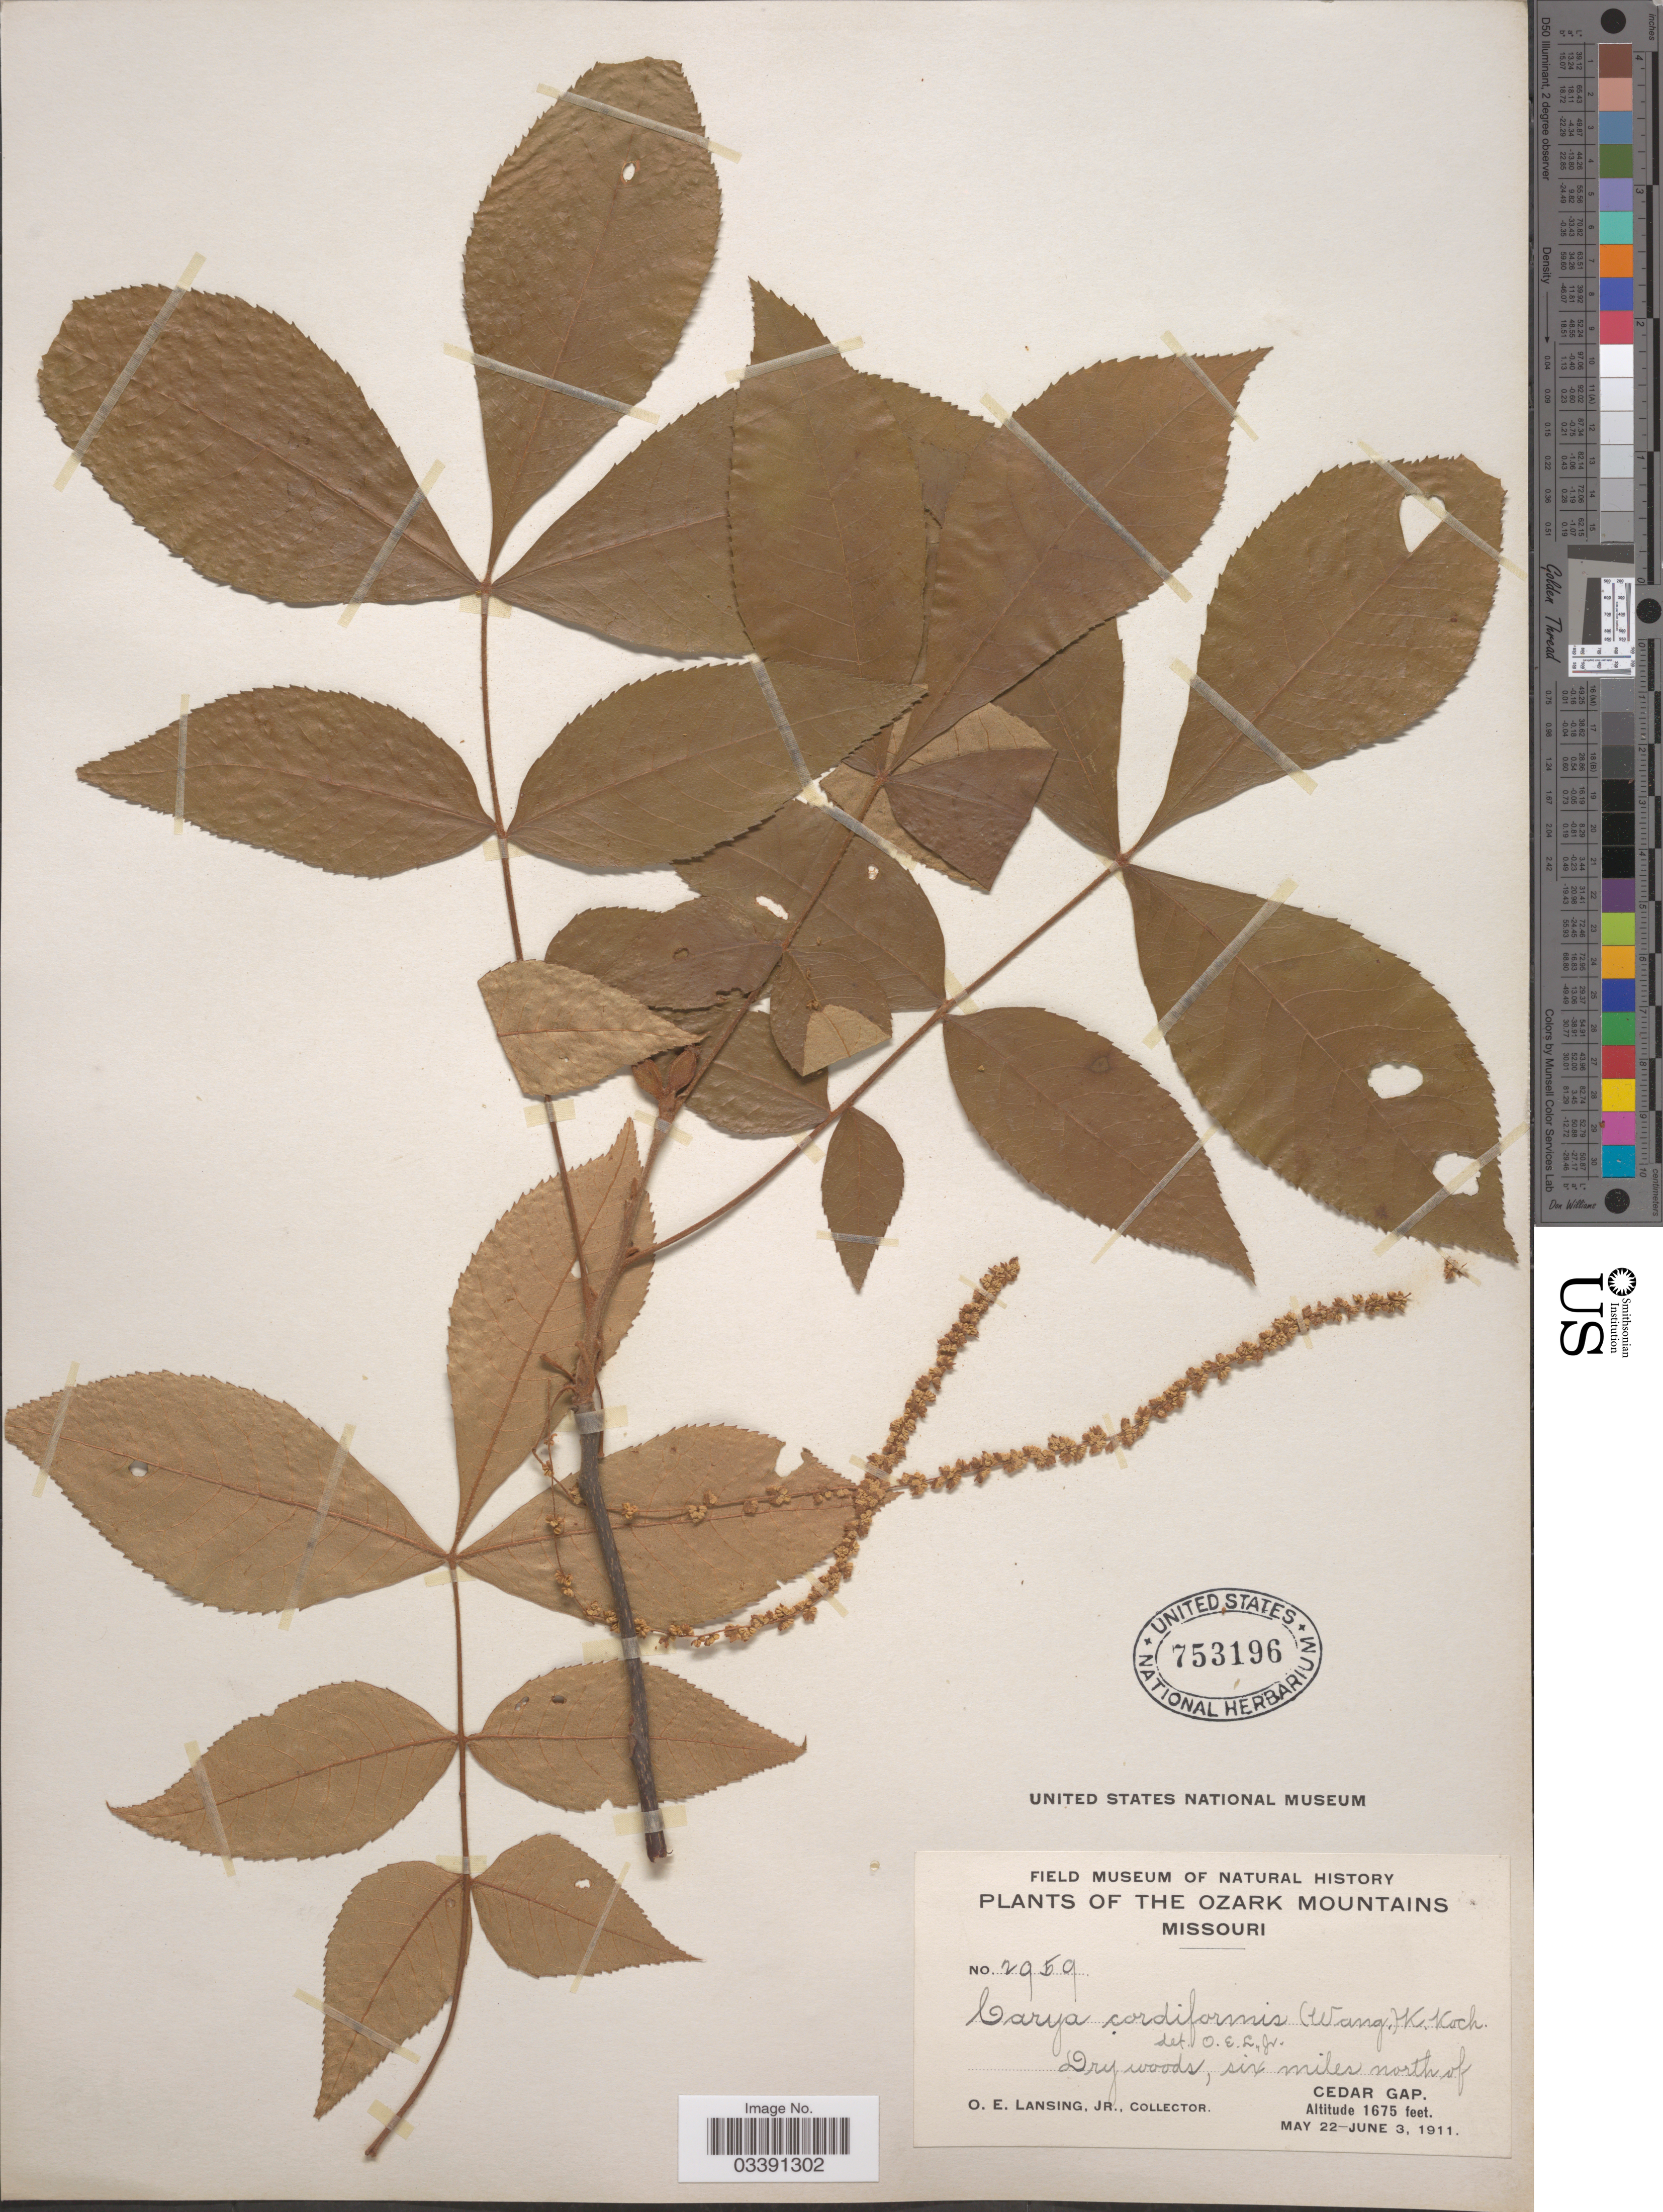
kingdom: Plantae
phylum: Tracheophyta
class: Magnoliopsida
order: Fagales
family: Juglandaceae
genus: Carya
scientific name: Carya cordiformis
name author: (Wangenh.) K. Koch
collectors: O. Lansing Jr.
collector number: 2959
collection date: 1911-05-22/1911-06-03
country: United States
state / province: Missouri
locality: The Ozark Mountains. Six miles north of Cedar Gap.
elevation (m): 511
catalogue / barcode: US 753196